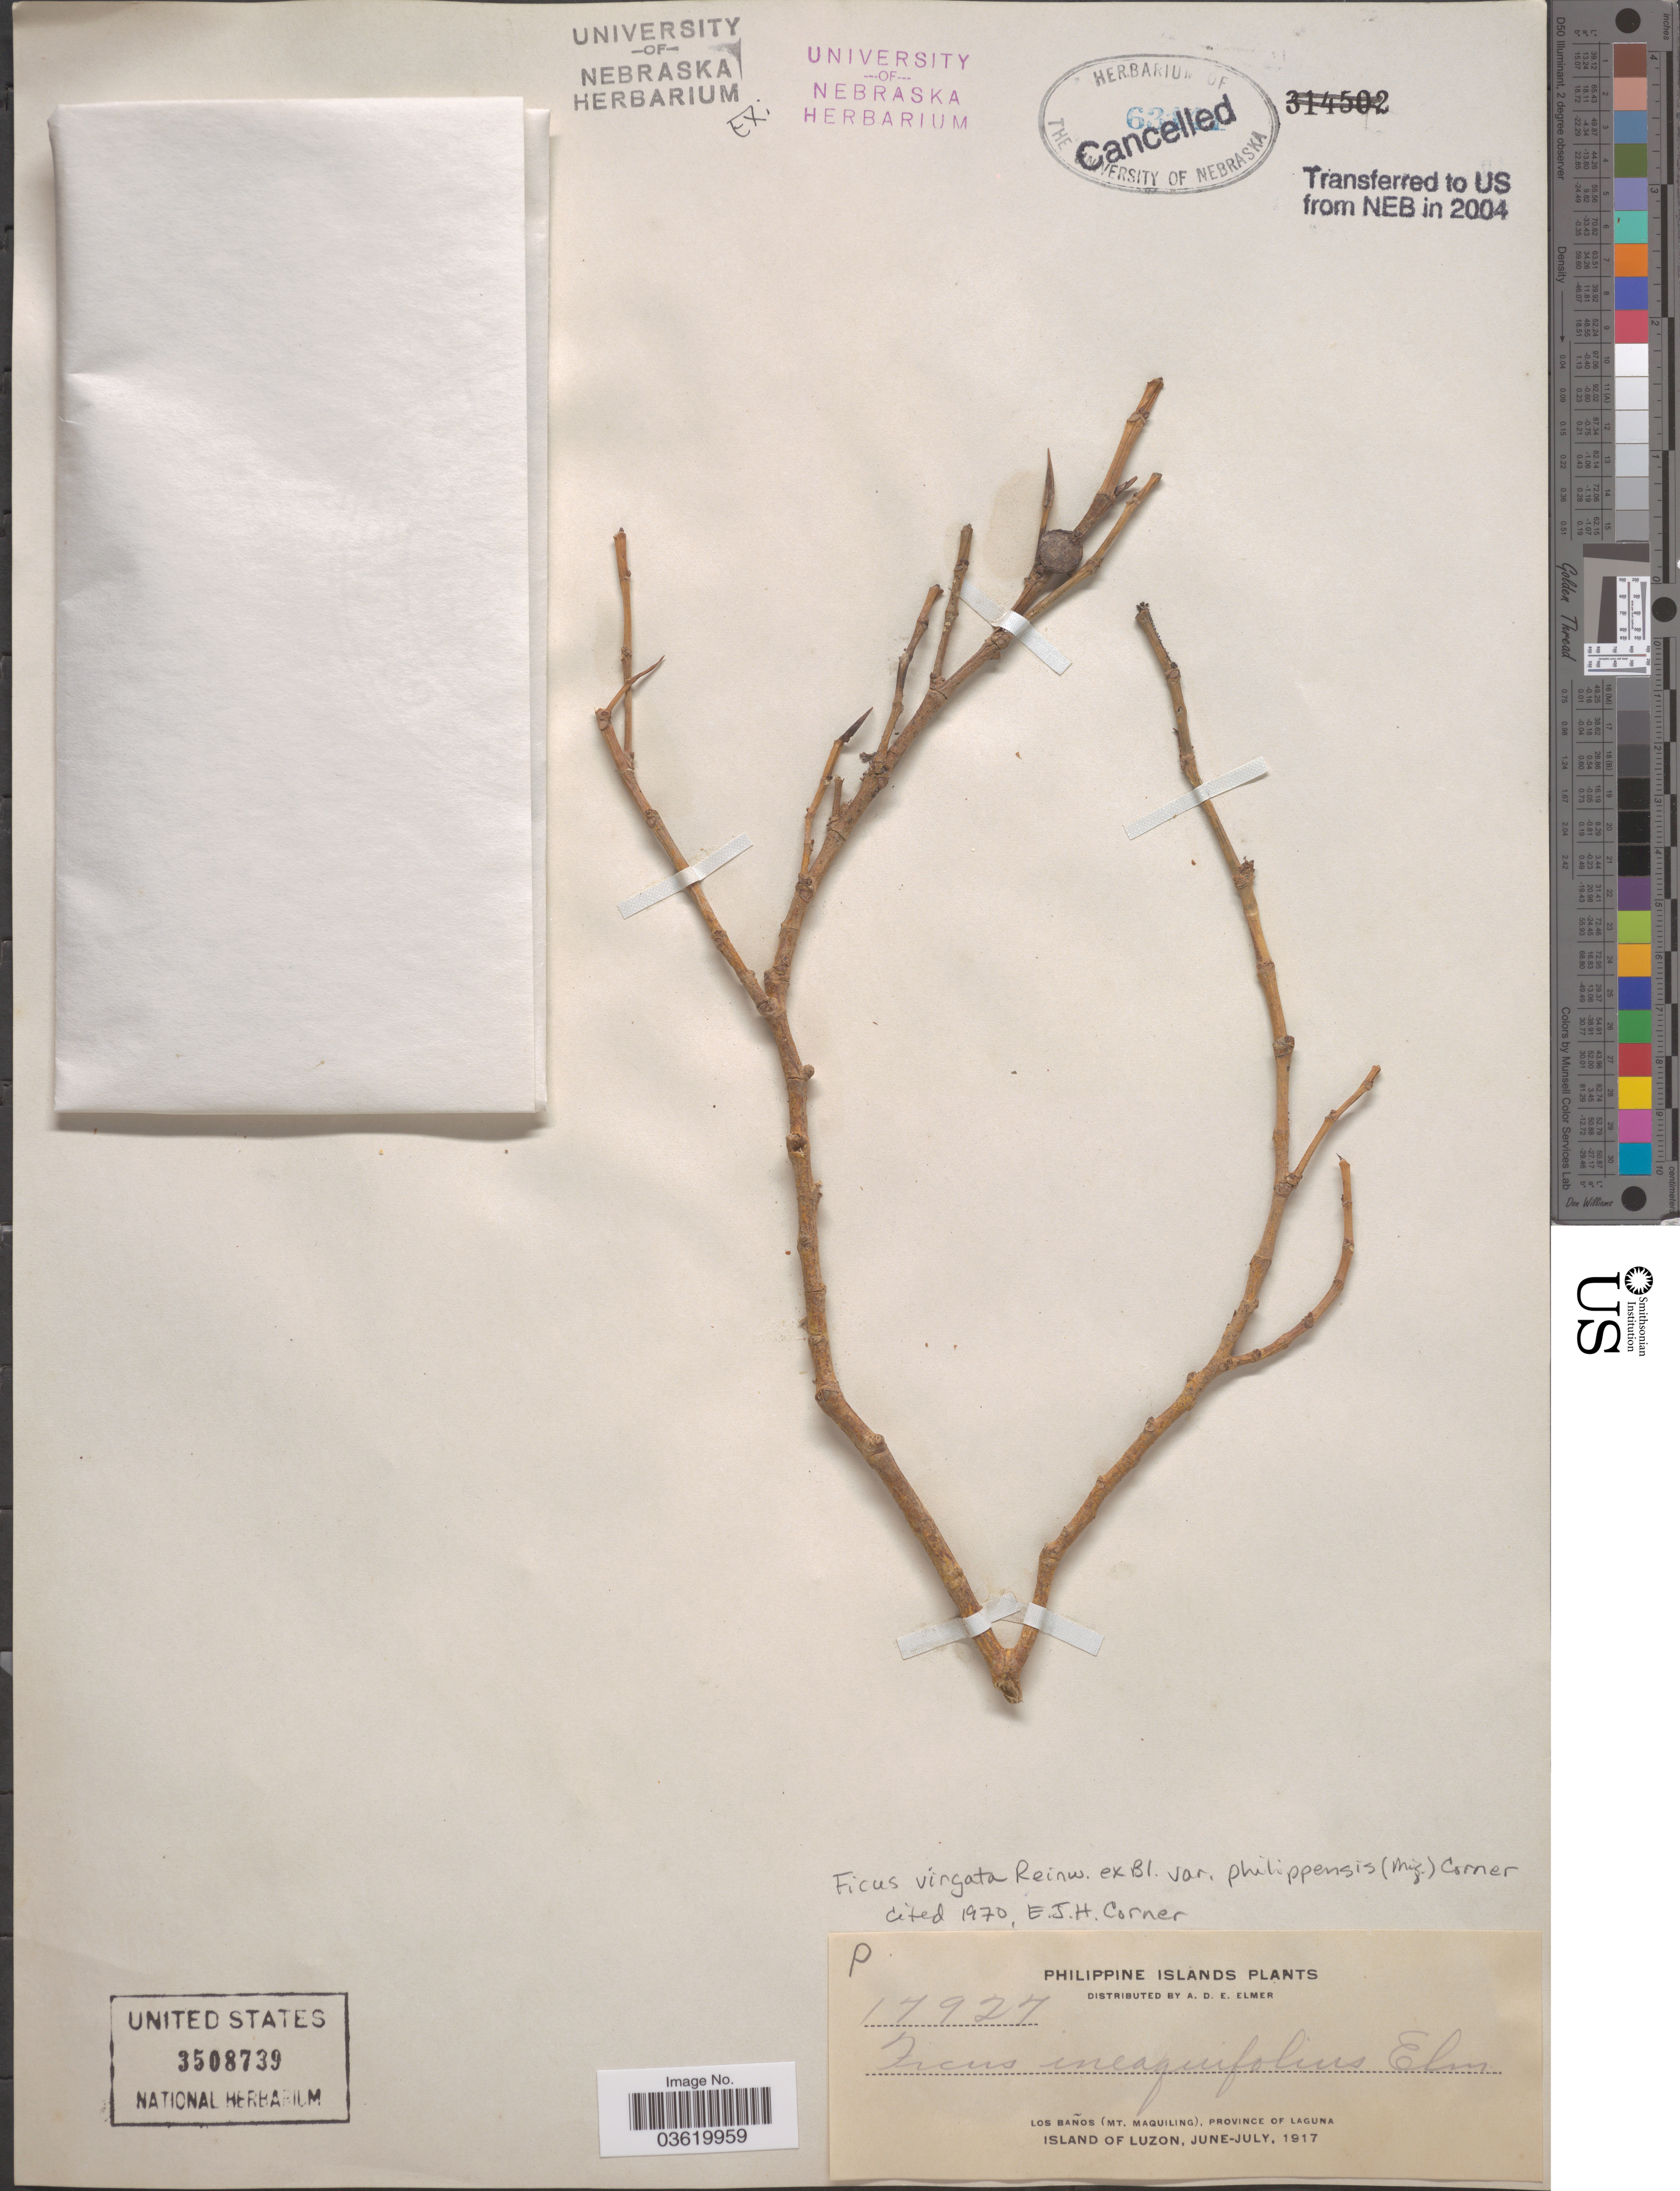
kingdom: Plantae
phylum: Tracheophyta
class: Magnoliopsida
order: Rosales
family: Moraceae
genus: Ficus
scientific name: Ficus virgata var. philippinensis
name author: (Miq.) Corner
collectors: A. D. E. Elmer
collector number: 17927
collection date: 1917-06/1917-07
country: Philippines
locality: Philippine Islands. Los Baños (Mt. Maguiling), Province of Laguna. Island of Luzon.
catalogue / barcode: US 3508739